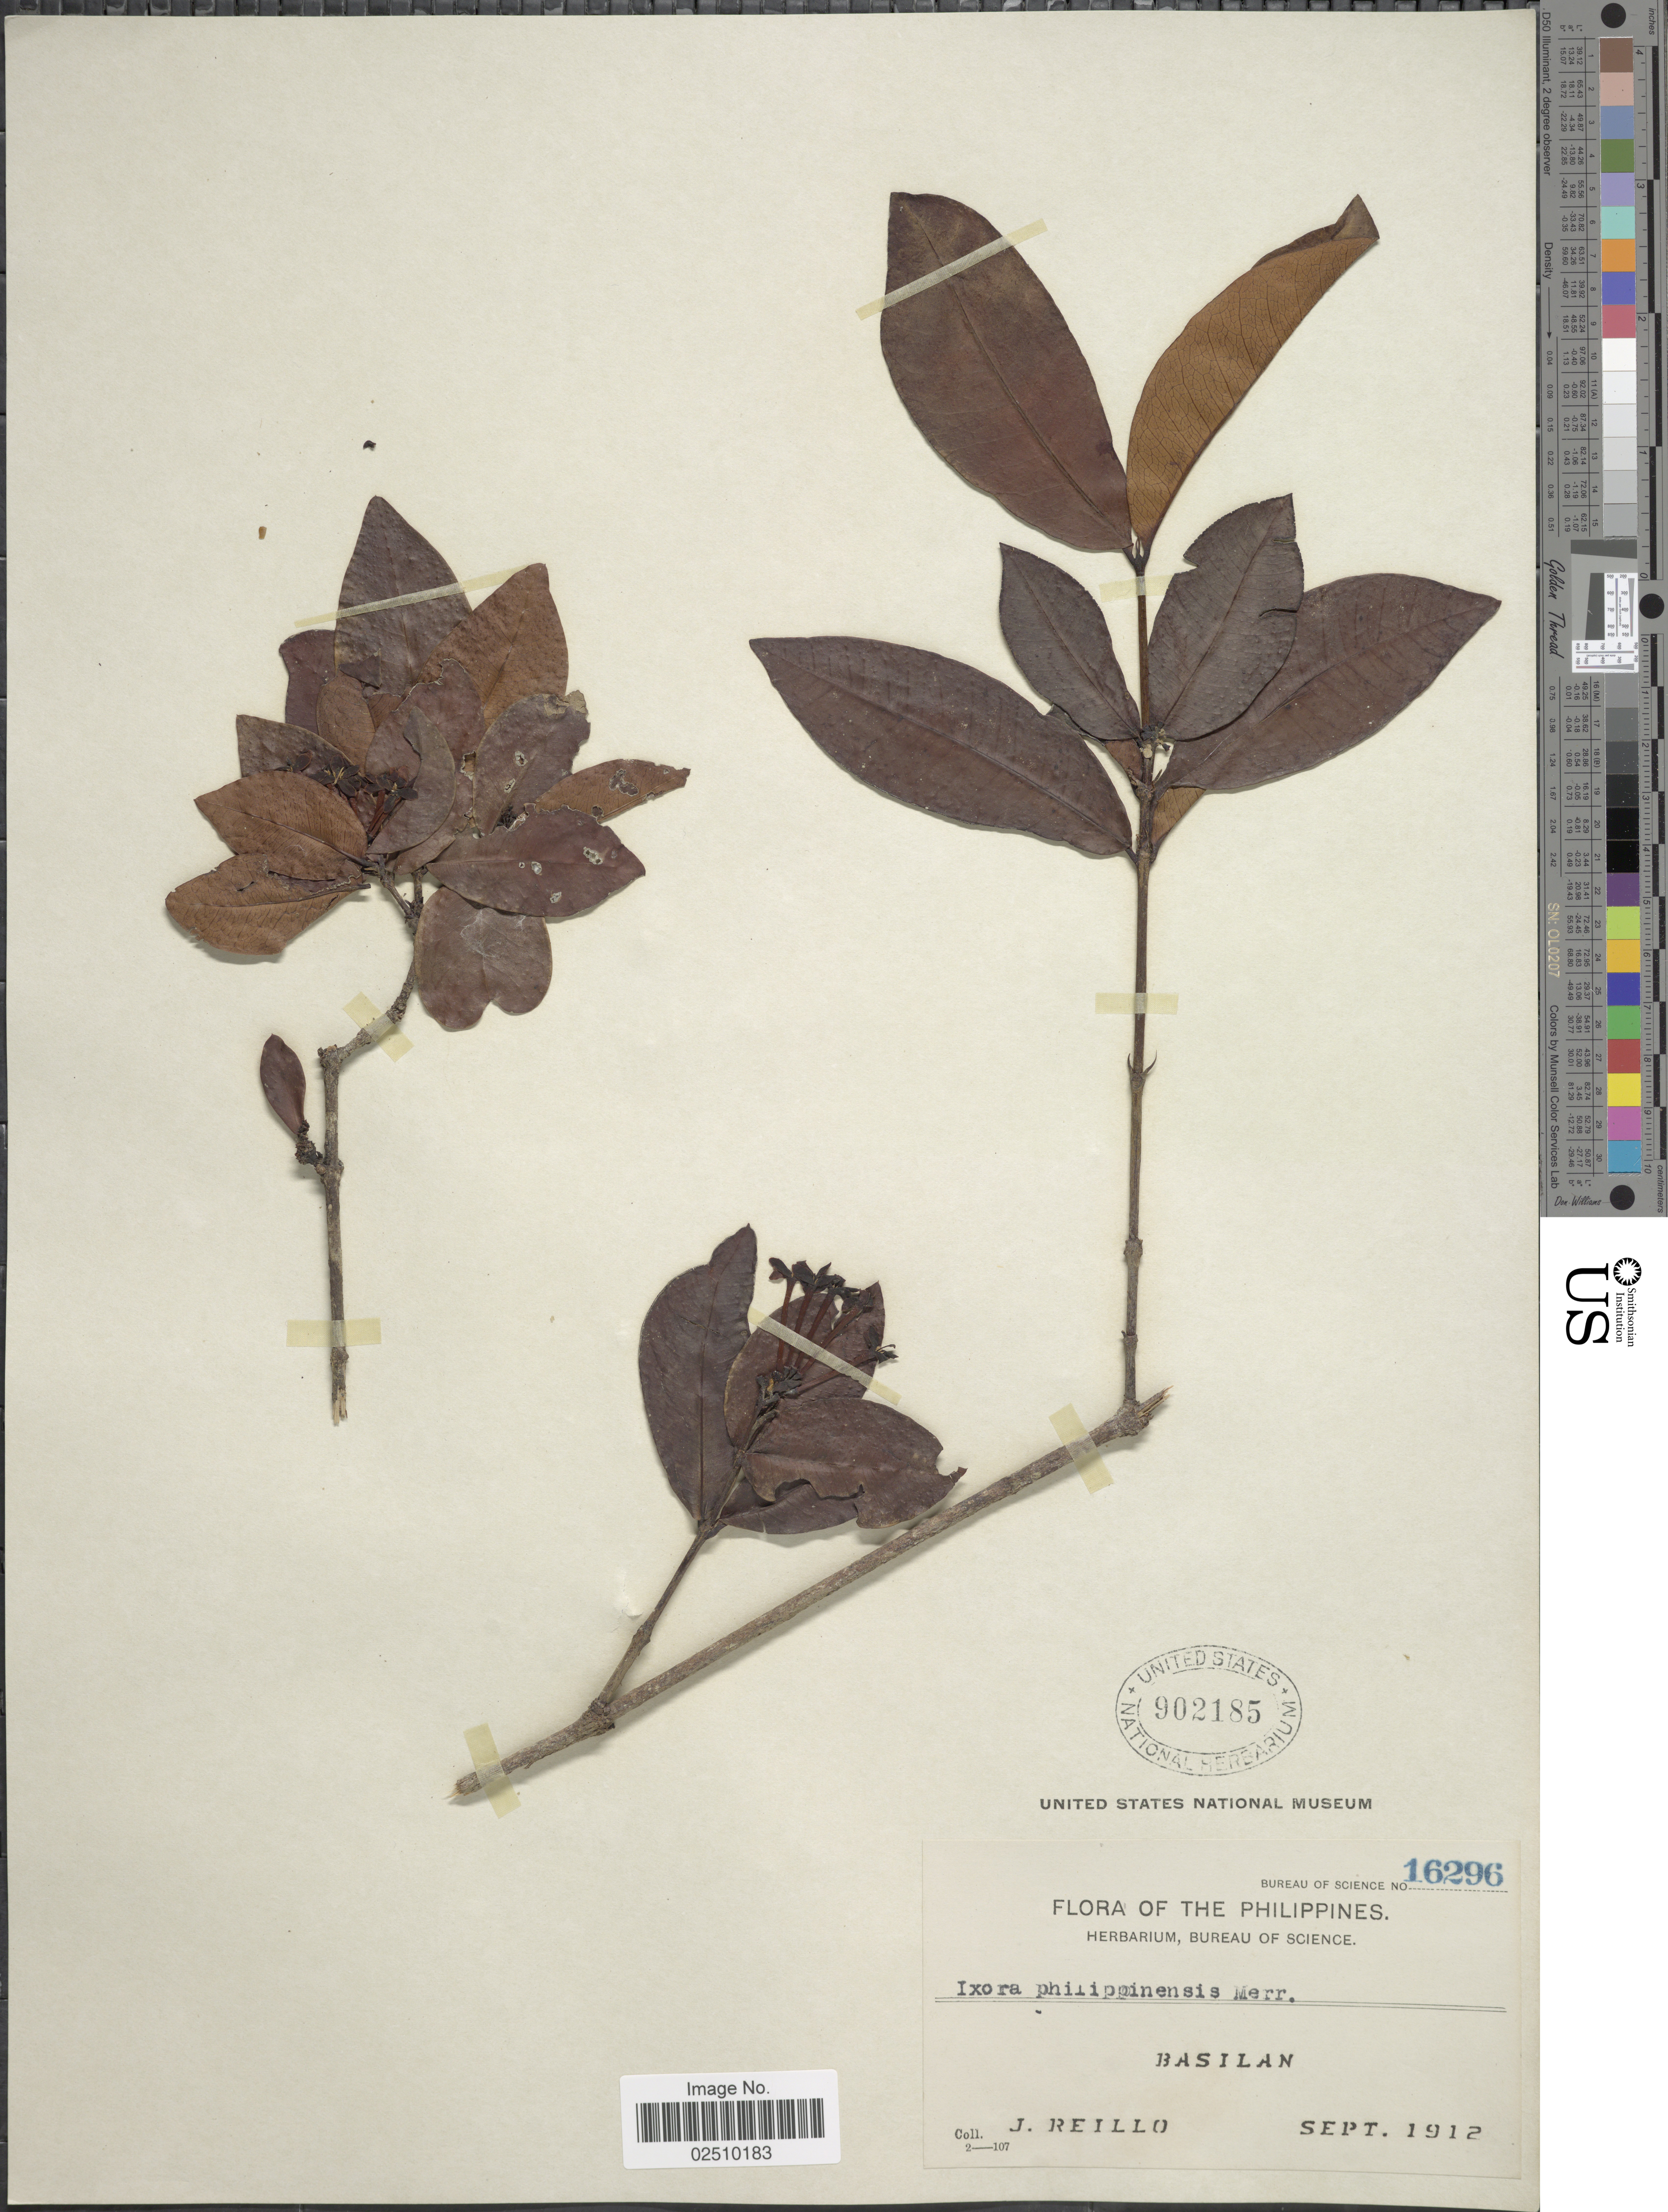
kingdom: Plantae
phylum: Tracheophyta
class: Magnoliopsida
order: Gentianales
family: Rubiaceae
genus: Ixora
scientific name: Ixora philippinensis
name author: Merr.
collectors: J. Reillo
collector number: Bureau of Science 16296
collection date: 1912-09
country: Philippines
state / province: Muslim Mindanao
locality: Basilan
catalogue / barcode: US 902185